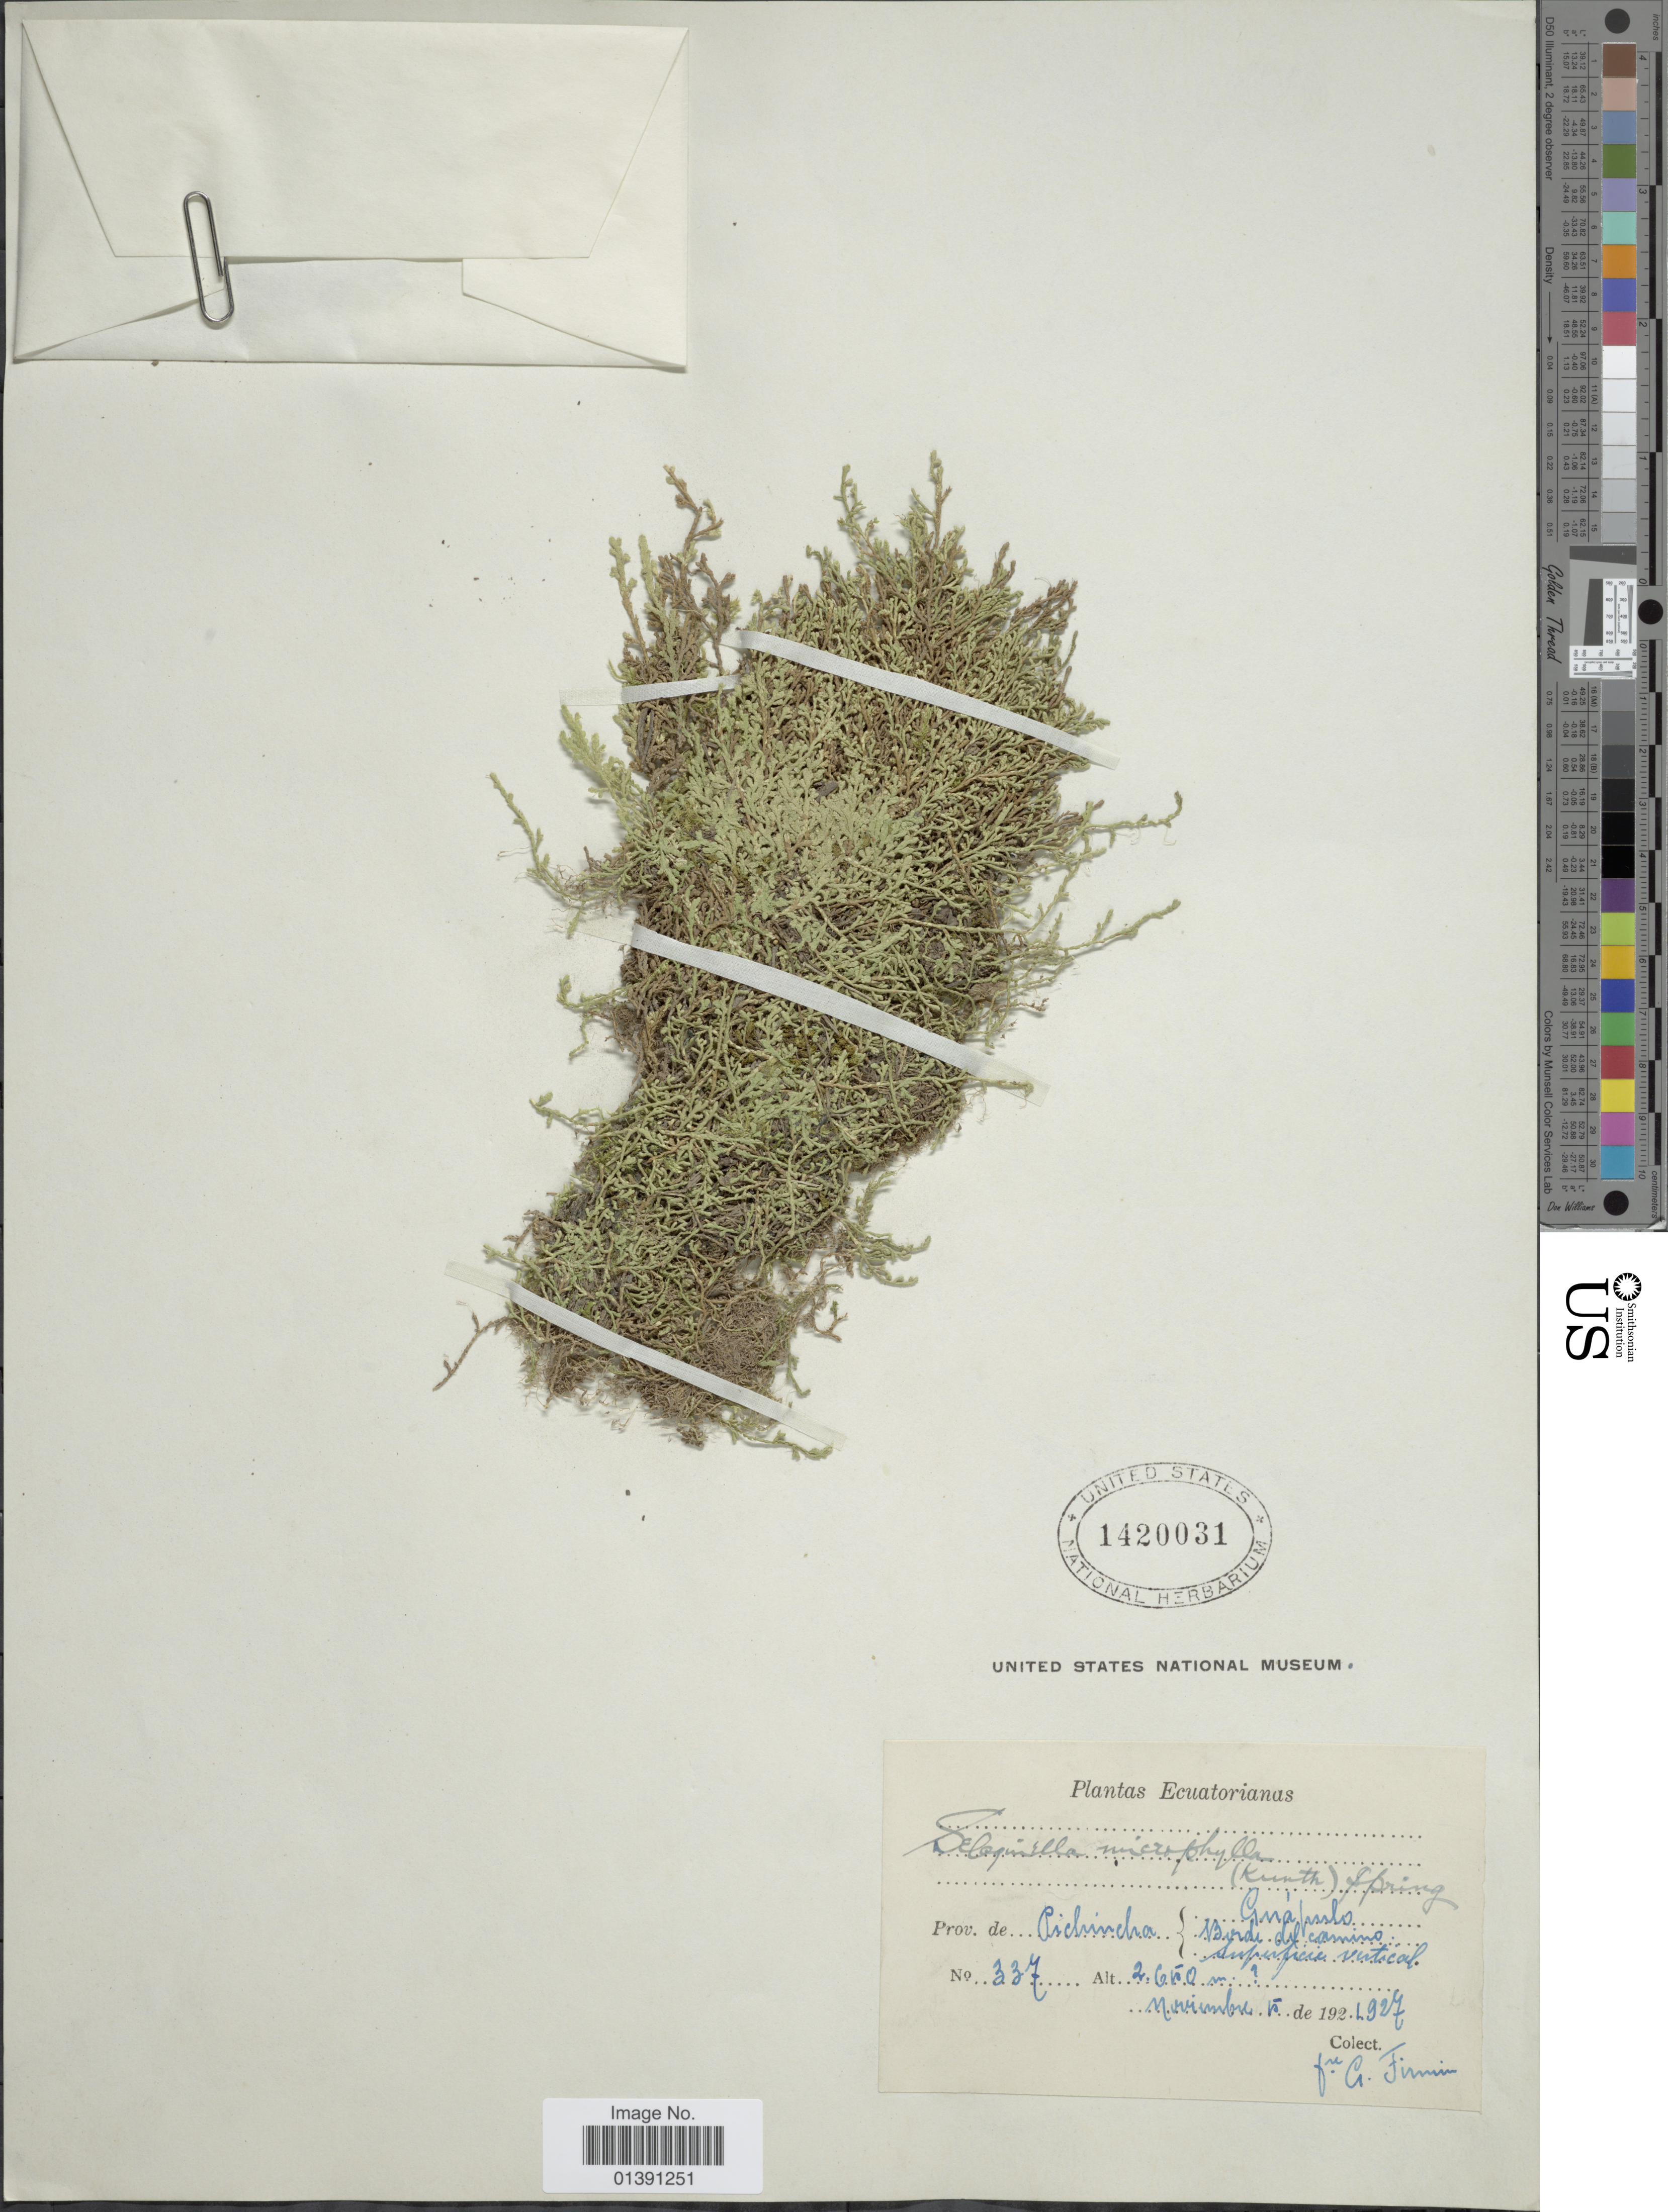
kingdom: Plantae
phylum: Tracheophyta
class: Lycopodiopsida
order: Selaginellales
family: Selaginellaceae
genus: Selaginella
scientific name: Selaginella microphylla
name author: (Kunth) Spring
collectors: G. Firmin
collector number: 337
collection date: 1927-11-15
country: Ecuador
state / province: Pichincha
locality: Guapulo, Borde del camino, superficie vertical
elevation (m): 2650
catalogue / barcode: US 1420031